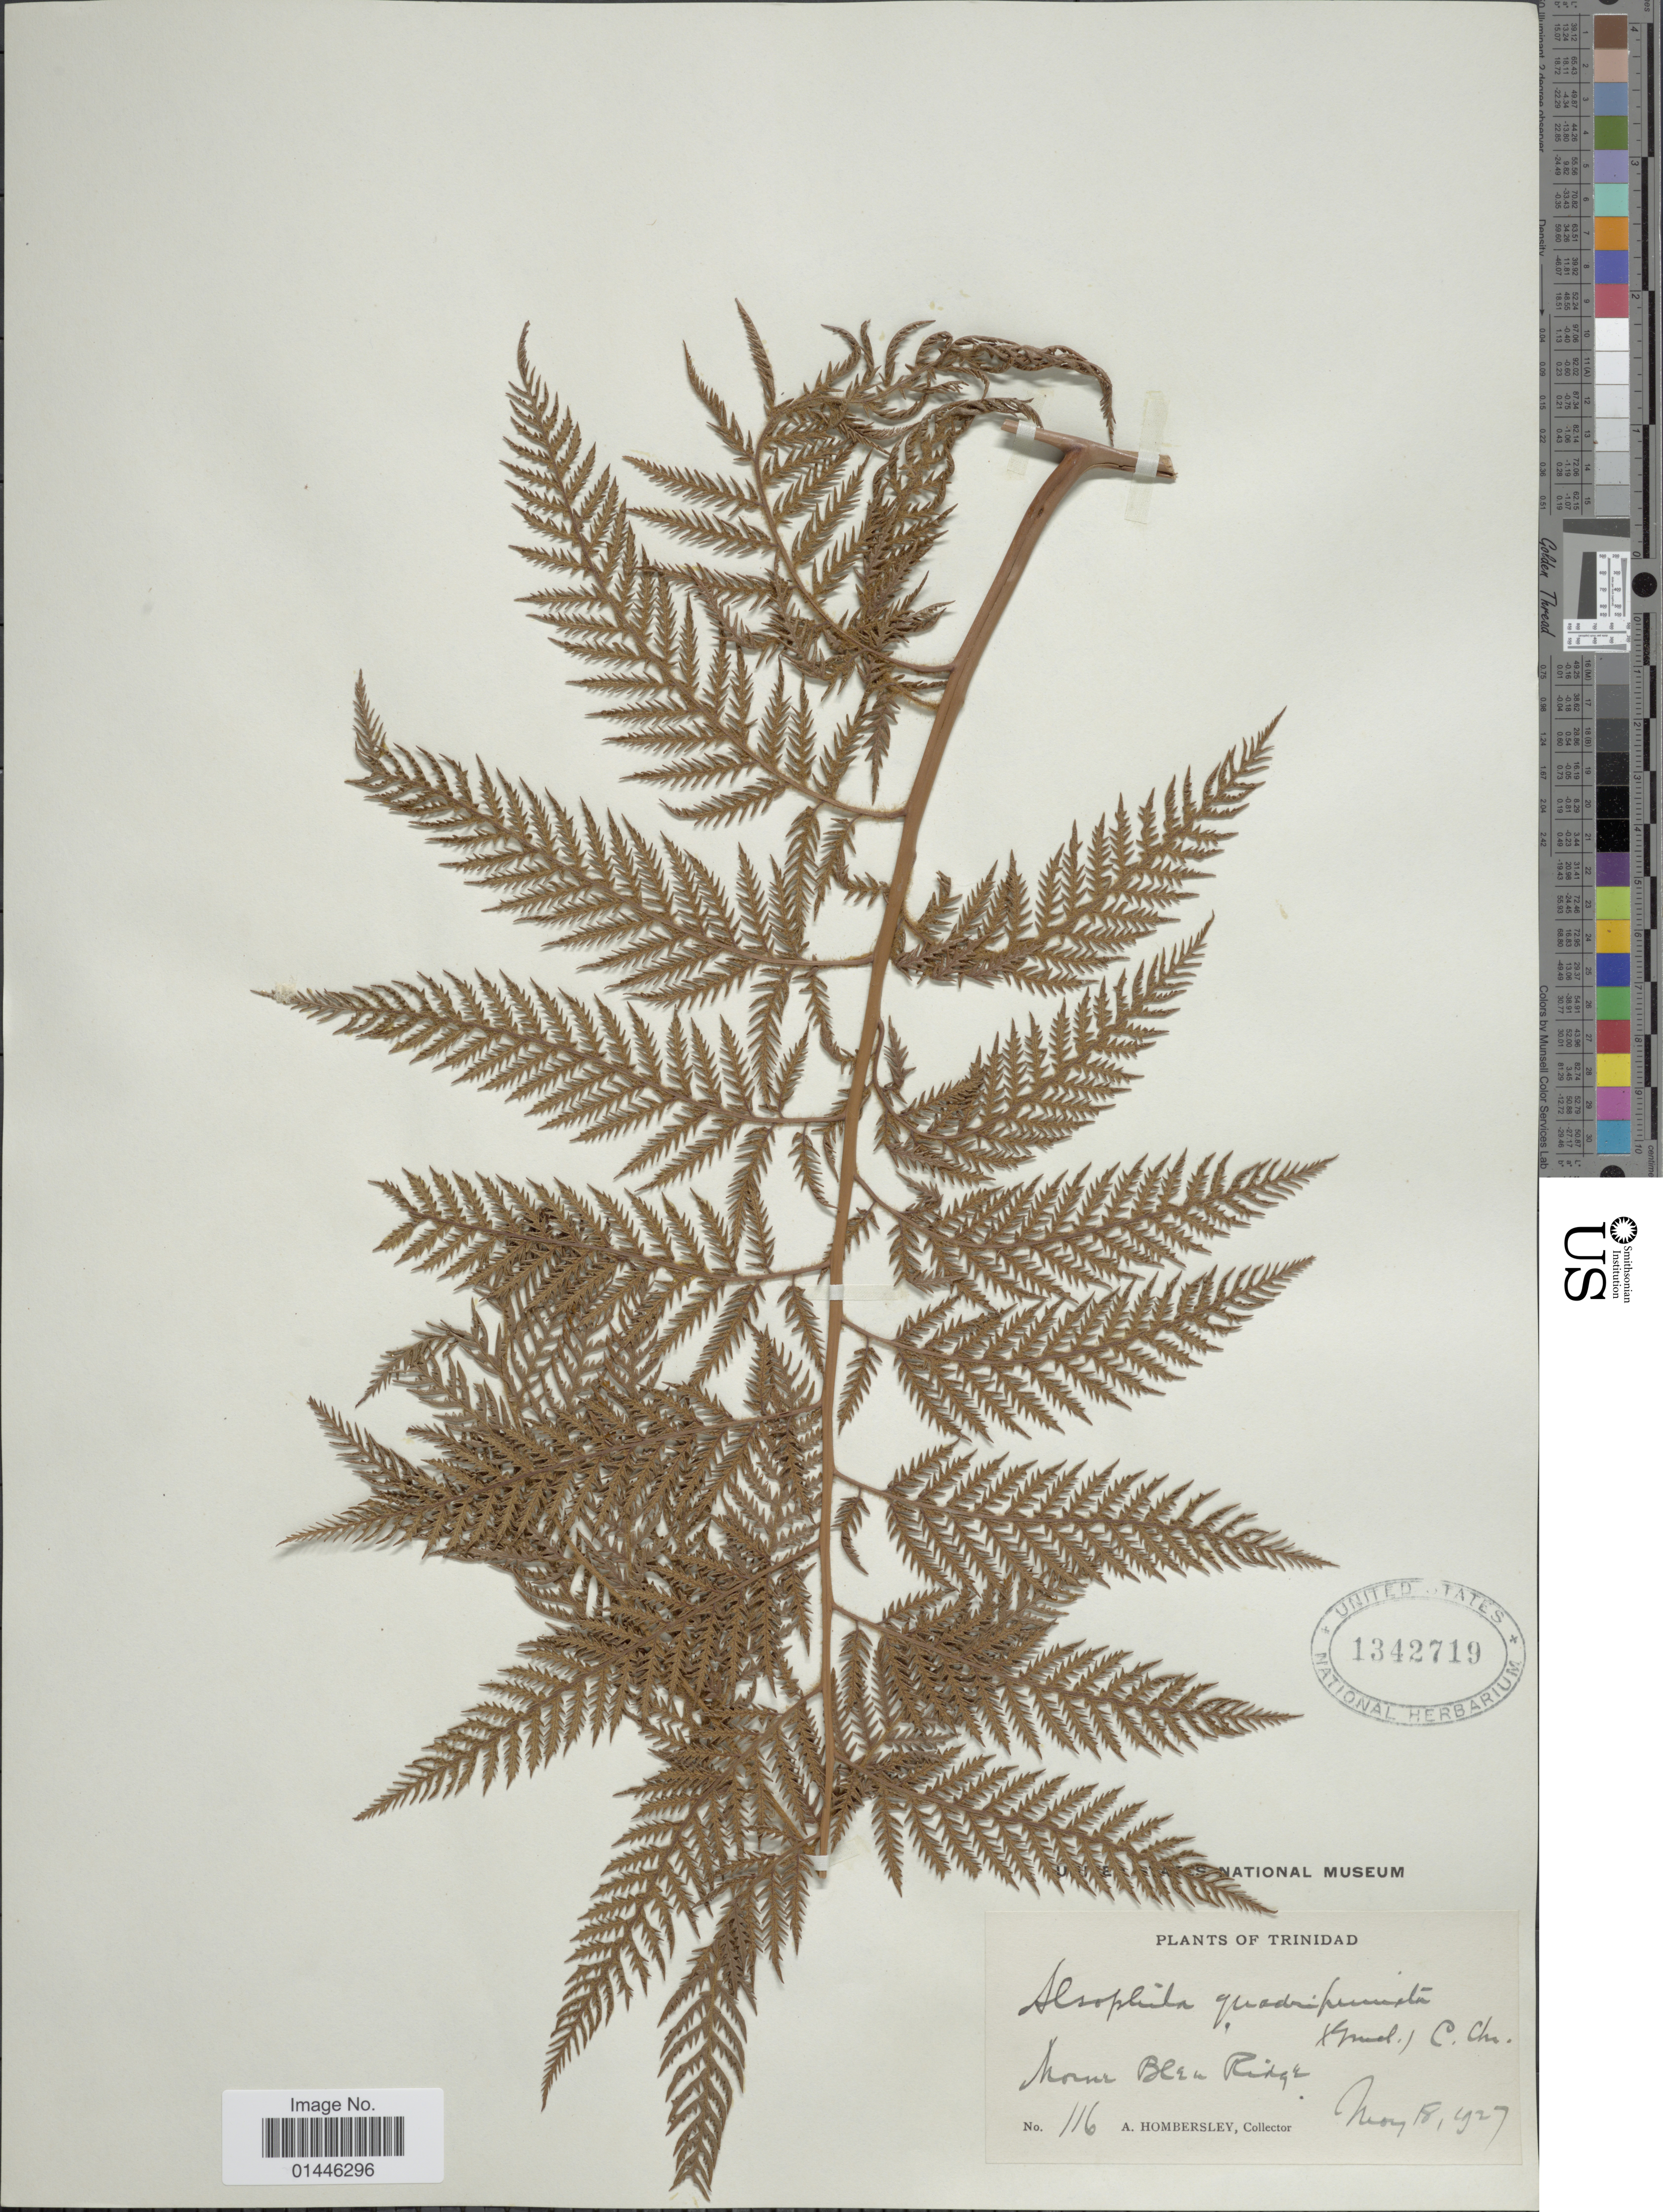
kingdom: Plantae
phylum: Tracheophyta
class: Polypodiopsida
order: Cyatheales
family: Dicksoniaceae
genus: Lophosoria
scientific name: Lophosoria quadripinnata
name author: (J.F. Gmel.) C. Chr.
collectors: A. Hombersley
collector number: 116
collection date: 1927-05-18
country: Trinidad and Tobago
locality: Trinidad. Morne Bleu Ridge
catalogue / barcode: US 1342719